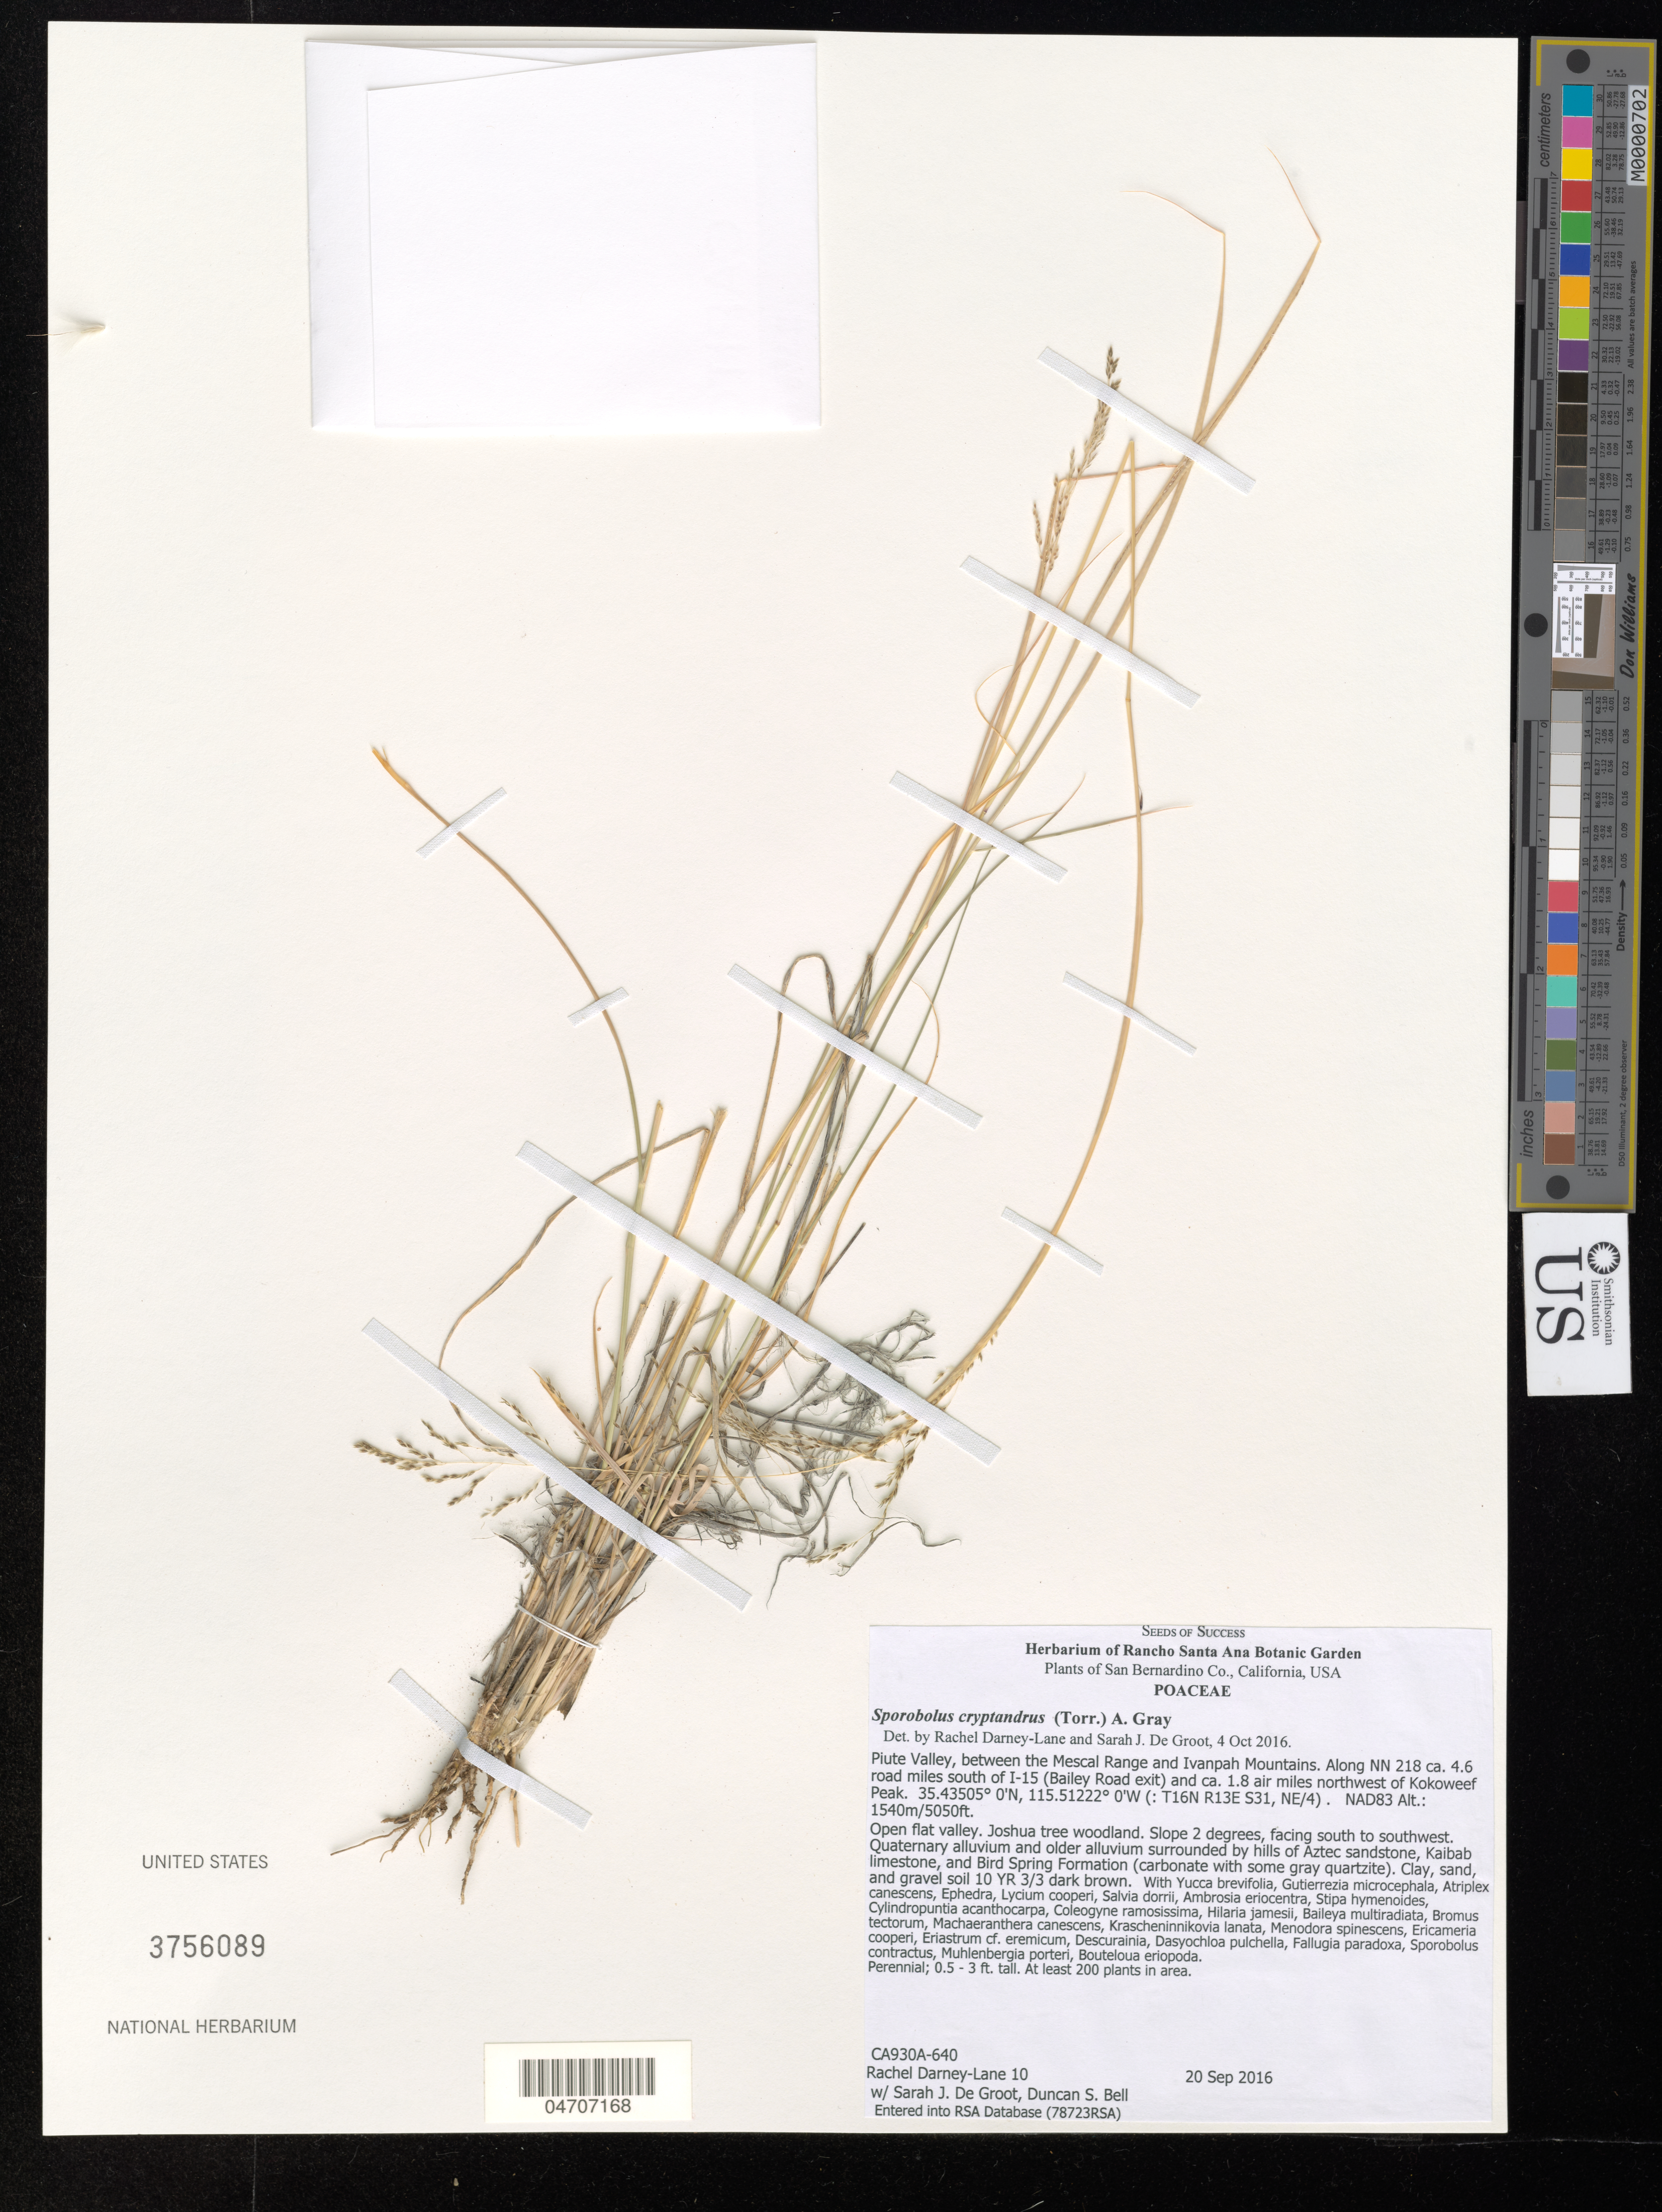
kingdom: Plantae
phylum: Tracheophyta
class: Liliopsida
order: Poales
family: Poaceae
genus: Sporobolus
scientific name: Sporobolus cryptandrus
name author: (Torr.) A. Gray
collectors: R. Darney-Lane, S. De Groot & D. S. Bell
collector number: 10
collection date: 2016-09-20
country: United States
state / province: California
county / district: San Bernardino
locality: San Bernardino Co. Piute Valley, between the Mescal Range and Ivanpah Mountains. Along NN 218 ca. 4.6 road miles south of I-15 (Bailey Road exit) and ca. 1.8 air miles northwest of Kokoweef Peak. (: T16N R13E S31, NE/4). NAD83. 15 (Bailey Road exit). (: T15N R14E S4, W edge). NAD83.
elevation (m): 1540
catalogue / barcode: US 3756089